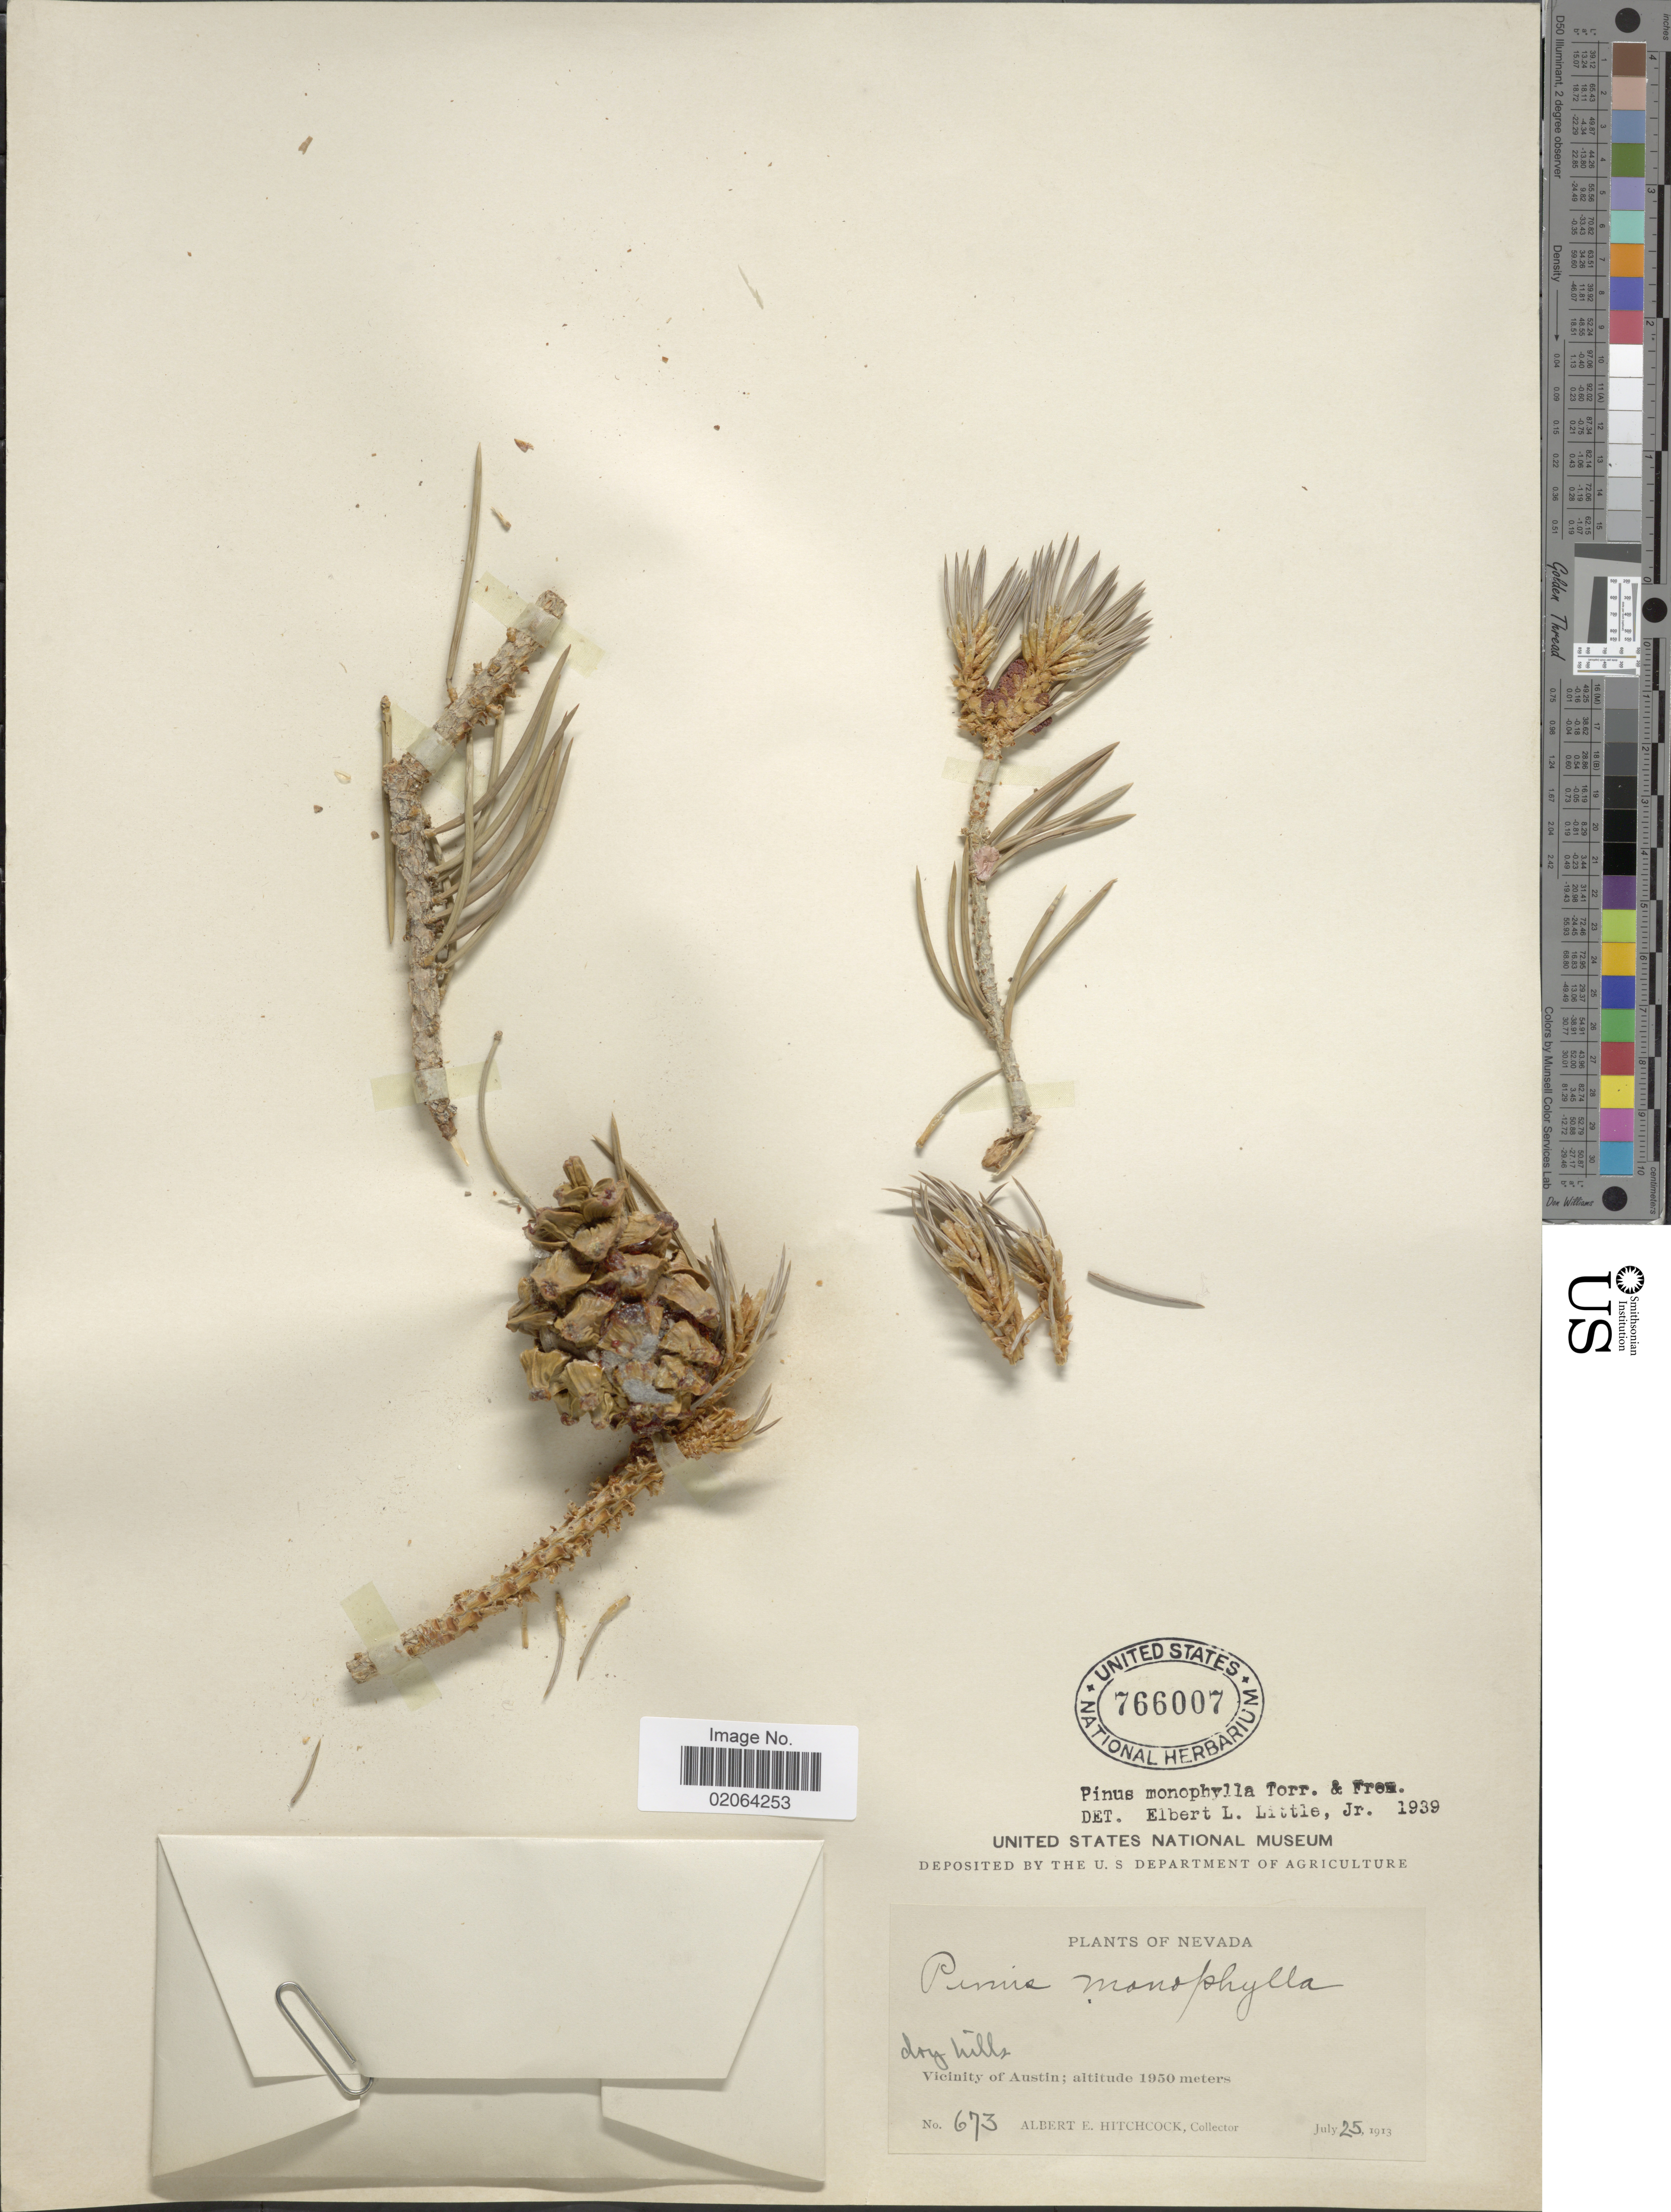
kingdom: Plantae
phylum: Tracheophyta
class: Pinopsida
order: Pinales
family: Pinaceae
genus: Pinus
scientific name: Pinus monophylla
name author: Torr. & Frém.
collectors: A. Hitchcock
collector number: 673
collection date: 1913-07-25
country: United States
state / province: Nevada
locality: Nevada, Vicinity of Austin.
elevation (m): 1950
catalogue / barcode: US 766007